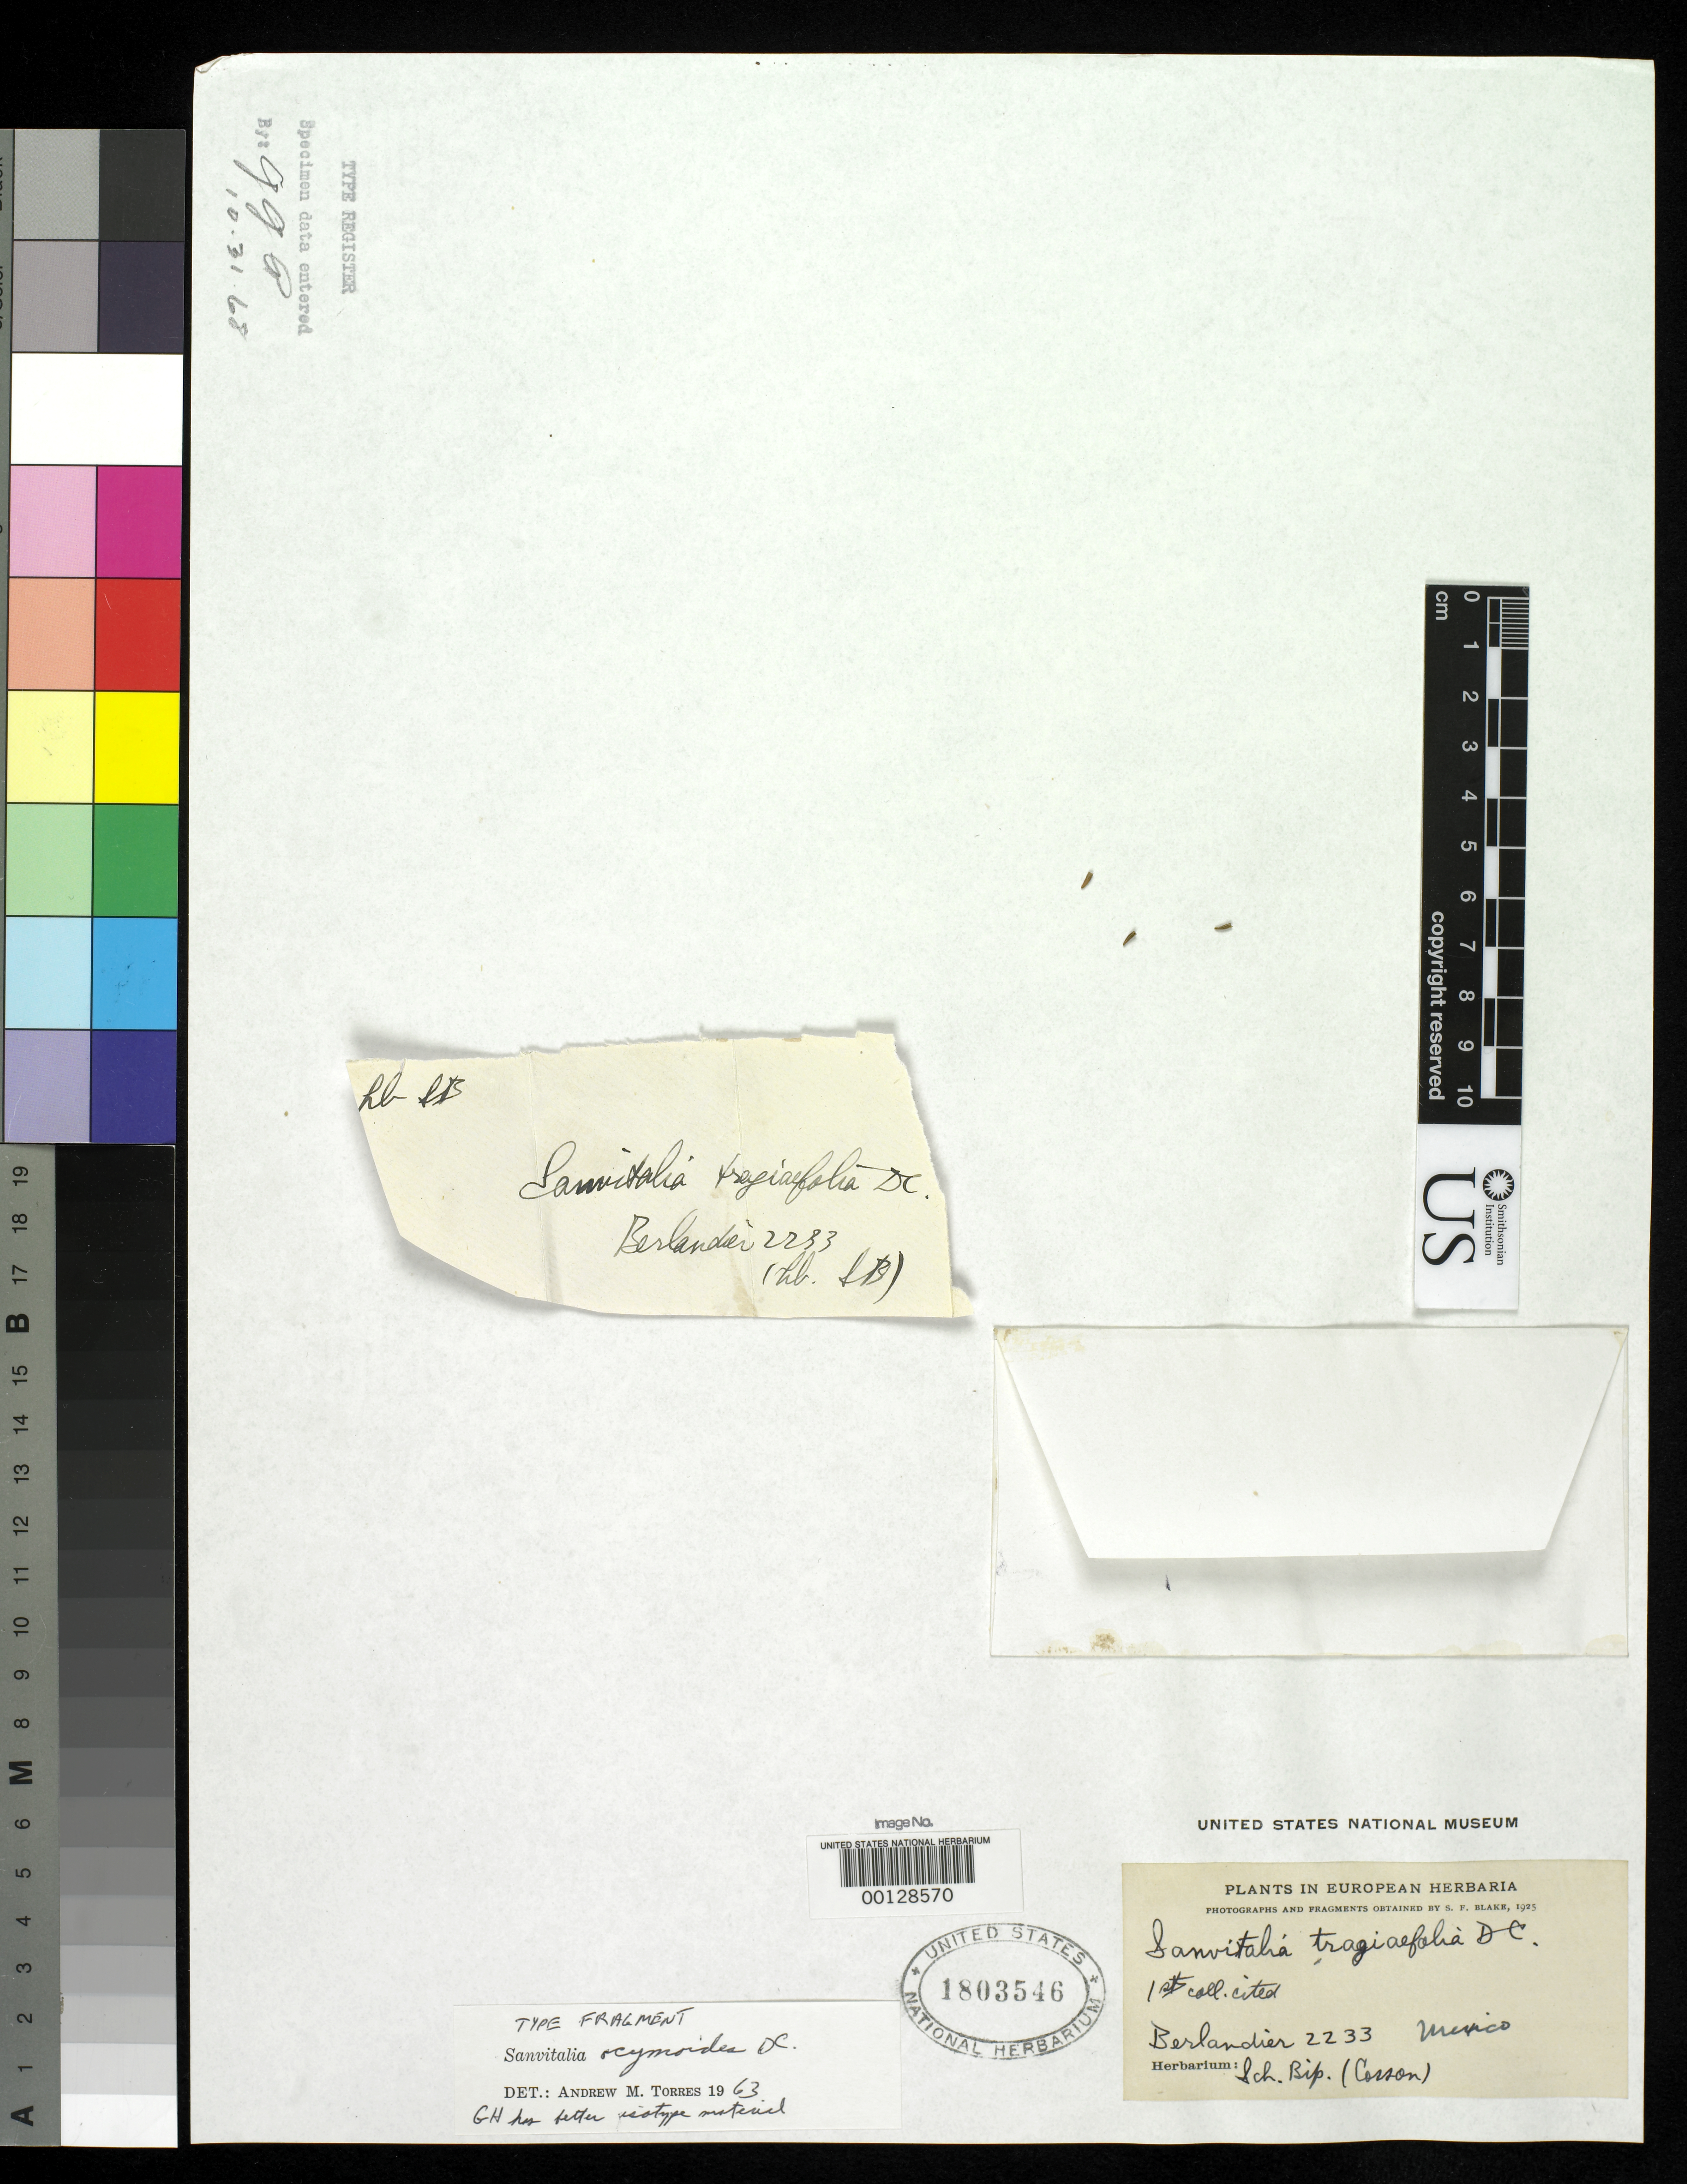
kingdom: Plantae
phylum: Tracheophyta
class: Magnoliopsida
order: Asterales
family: Asteraceae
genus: Sanvitalia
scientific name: Sanvitalia tragiaefolia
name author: DC.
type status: Type Fragment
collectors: J. L. Berlandier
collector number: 2233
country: Mexico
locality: E of Monserrat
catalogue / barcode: US 1803546